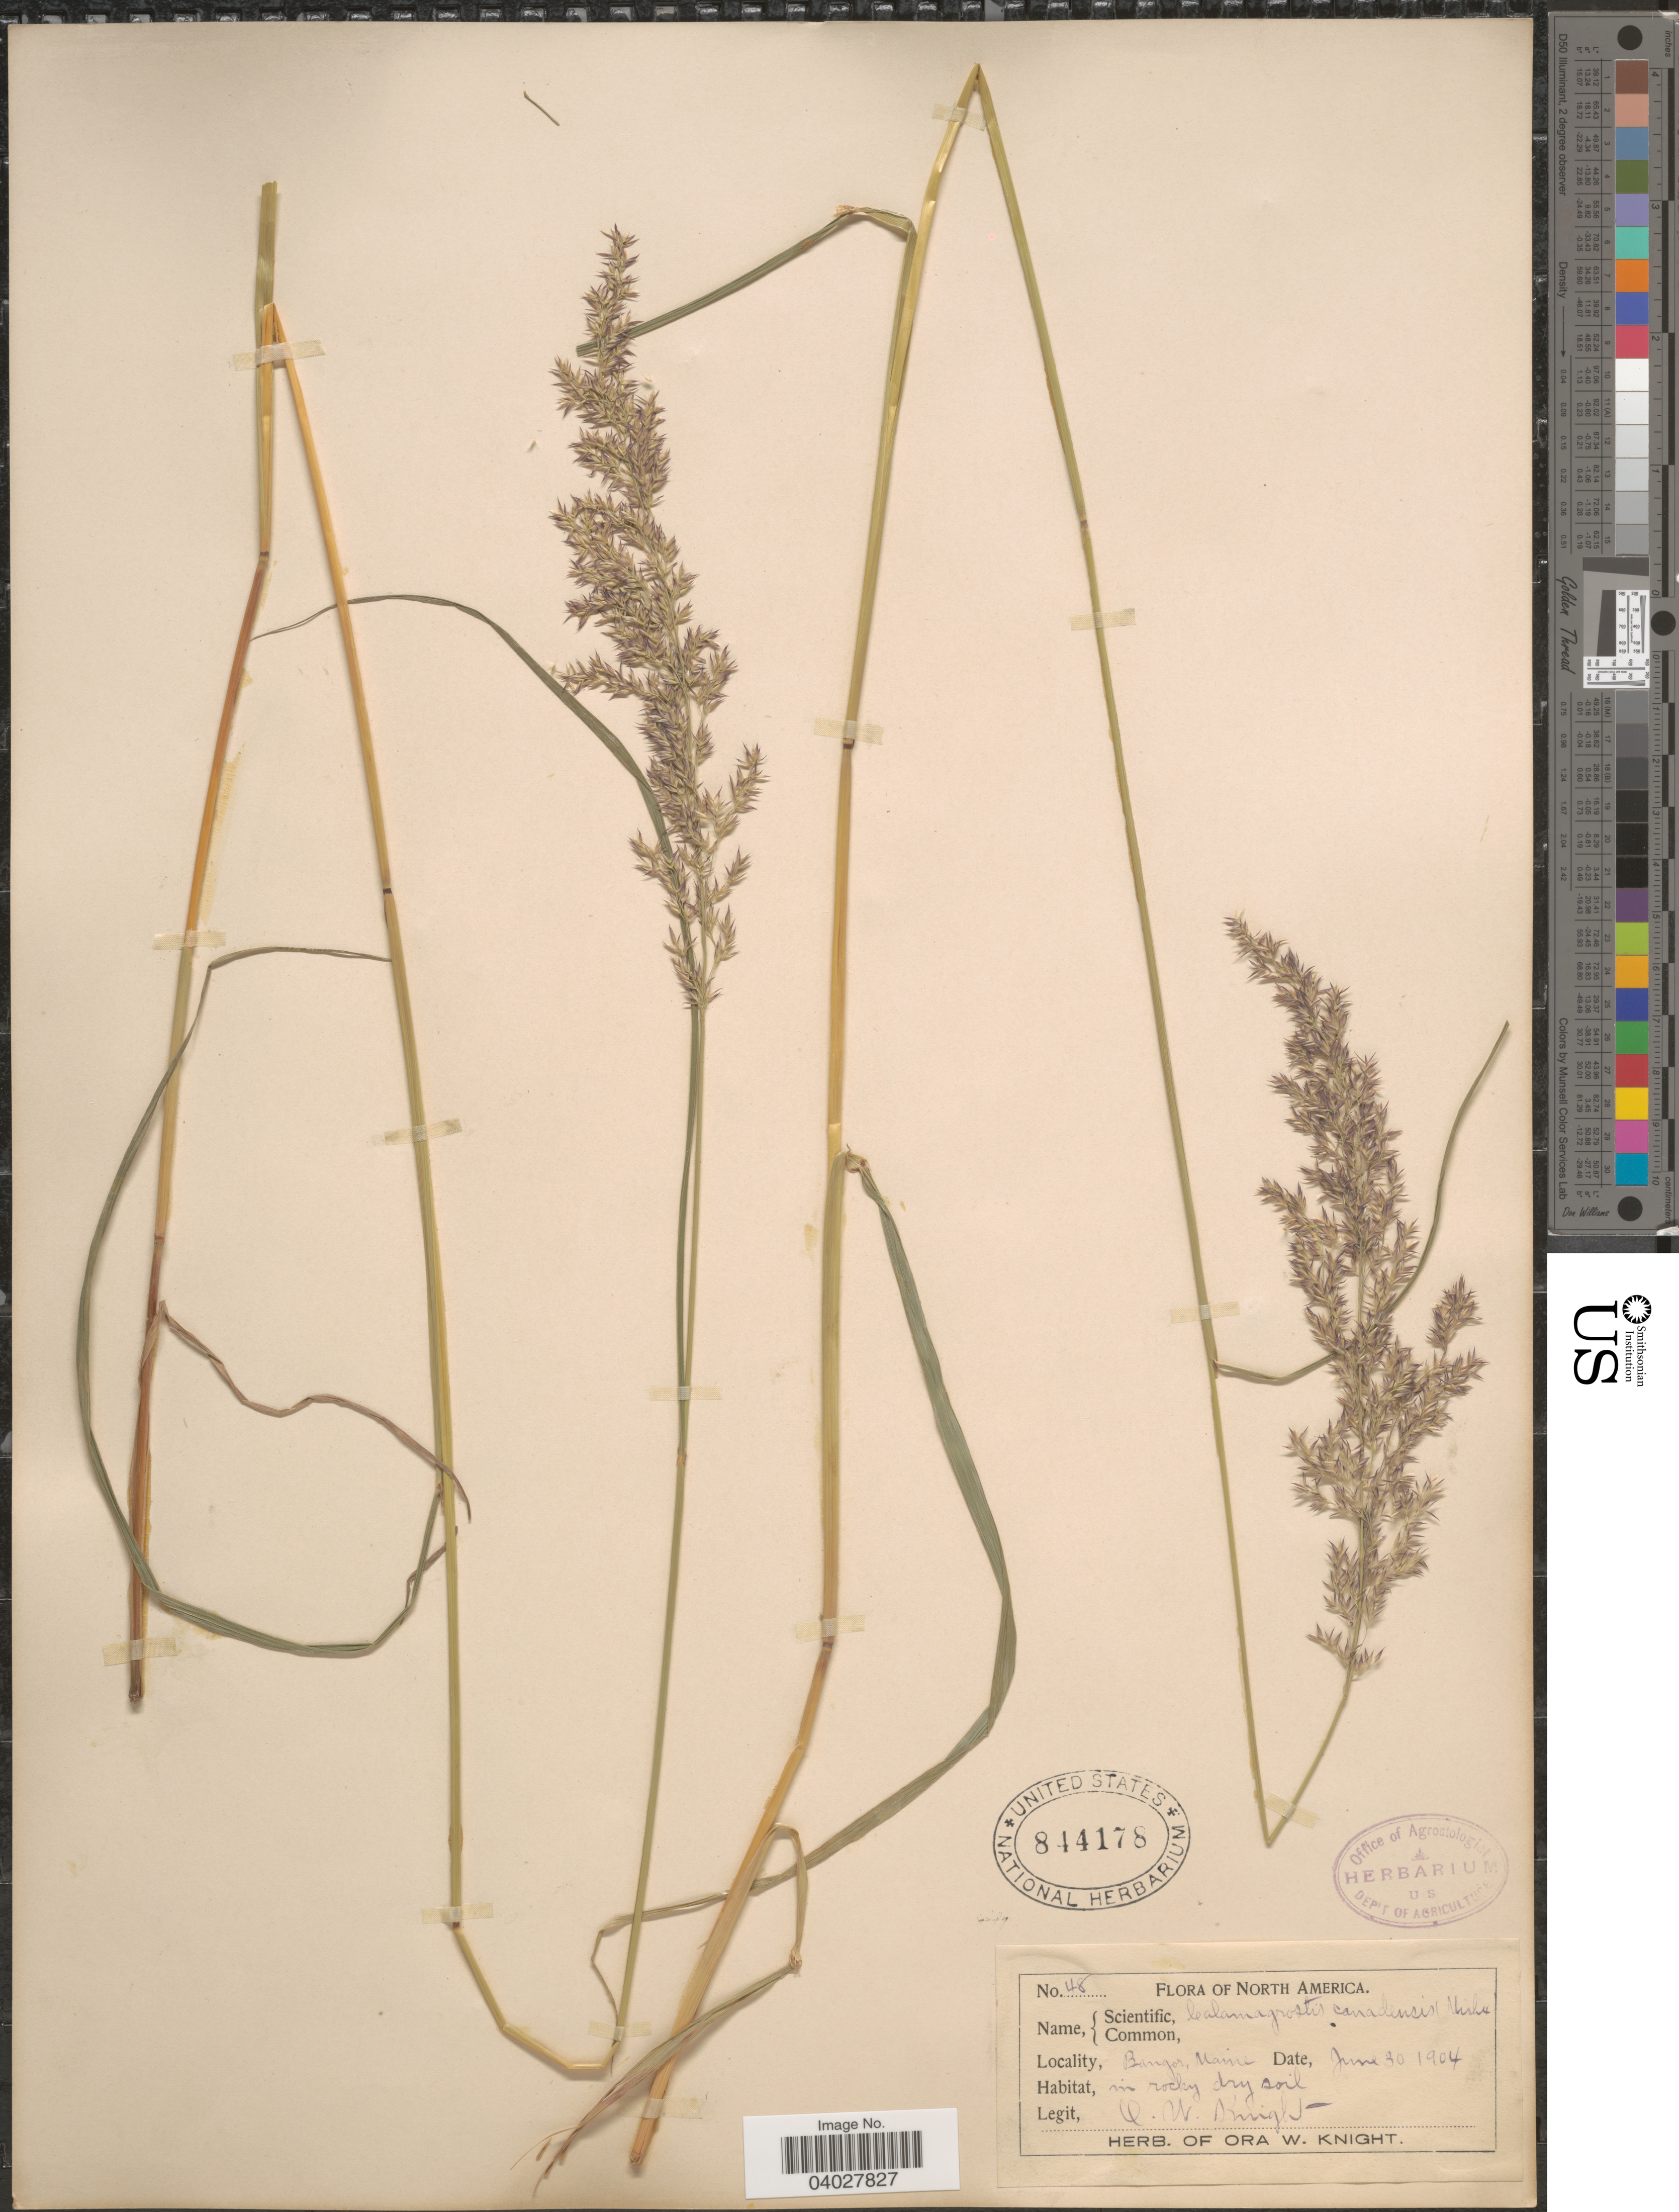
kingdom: Plantae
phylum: Tracheophyta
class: Liliopsida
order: Poales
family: Poaceae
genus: Calamagrostis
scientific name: Calamagrostis canadensis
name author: (Michx.) P. Beauv.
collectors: O. Knight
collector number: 48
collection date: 1904-06-30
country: United States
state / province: Maine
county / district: Penobscot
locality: Bangor, in rocky dry soil.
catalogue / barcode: US 844178